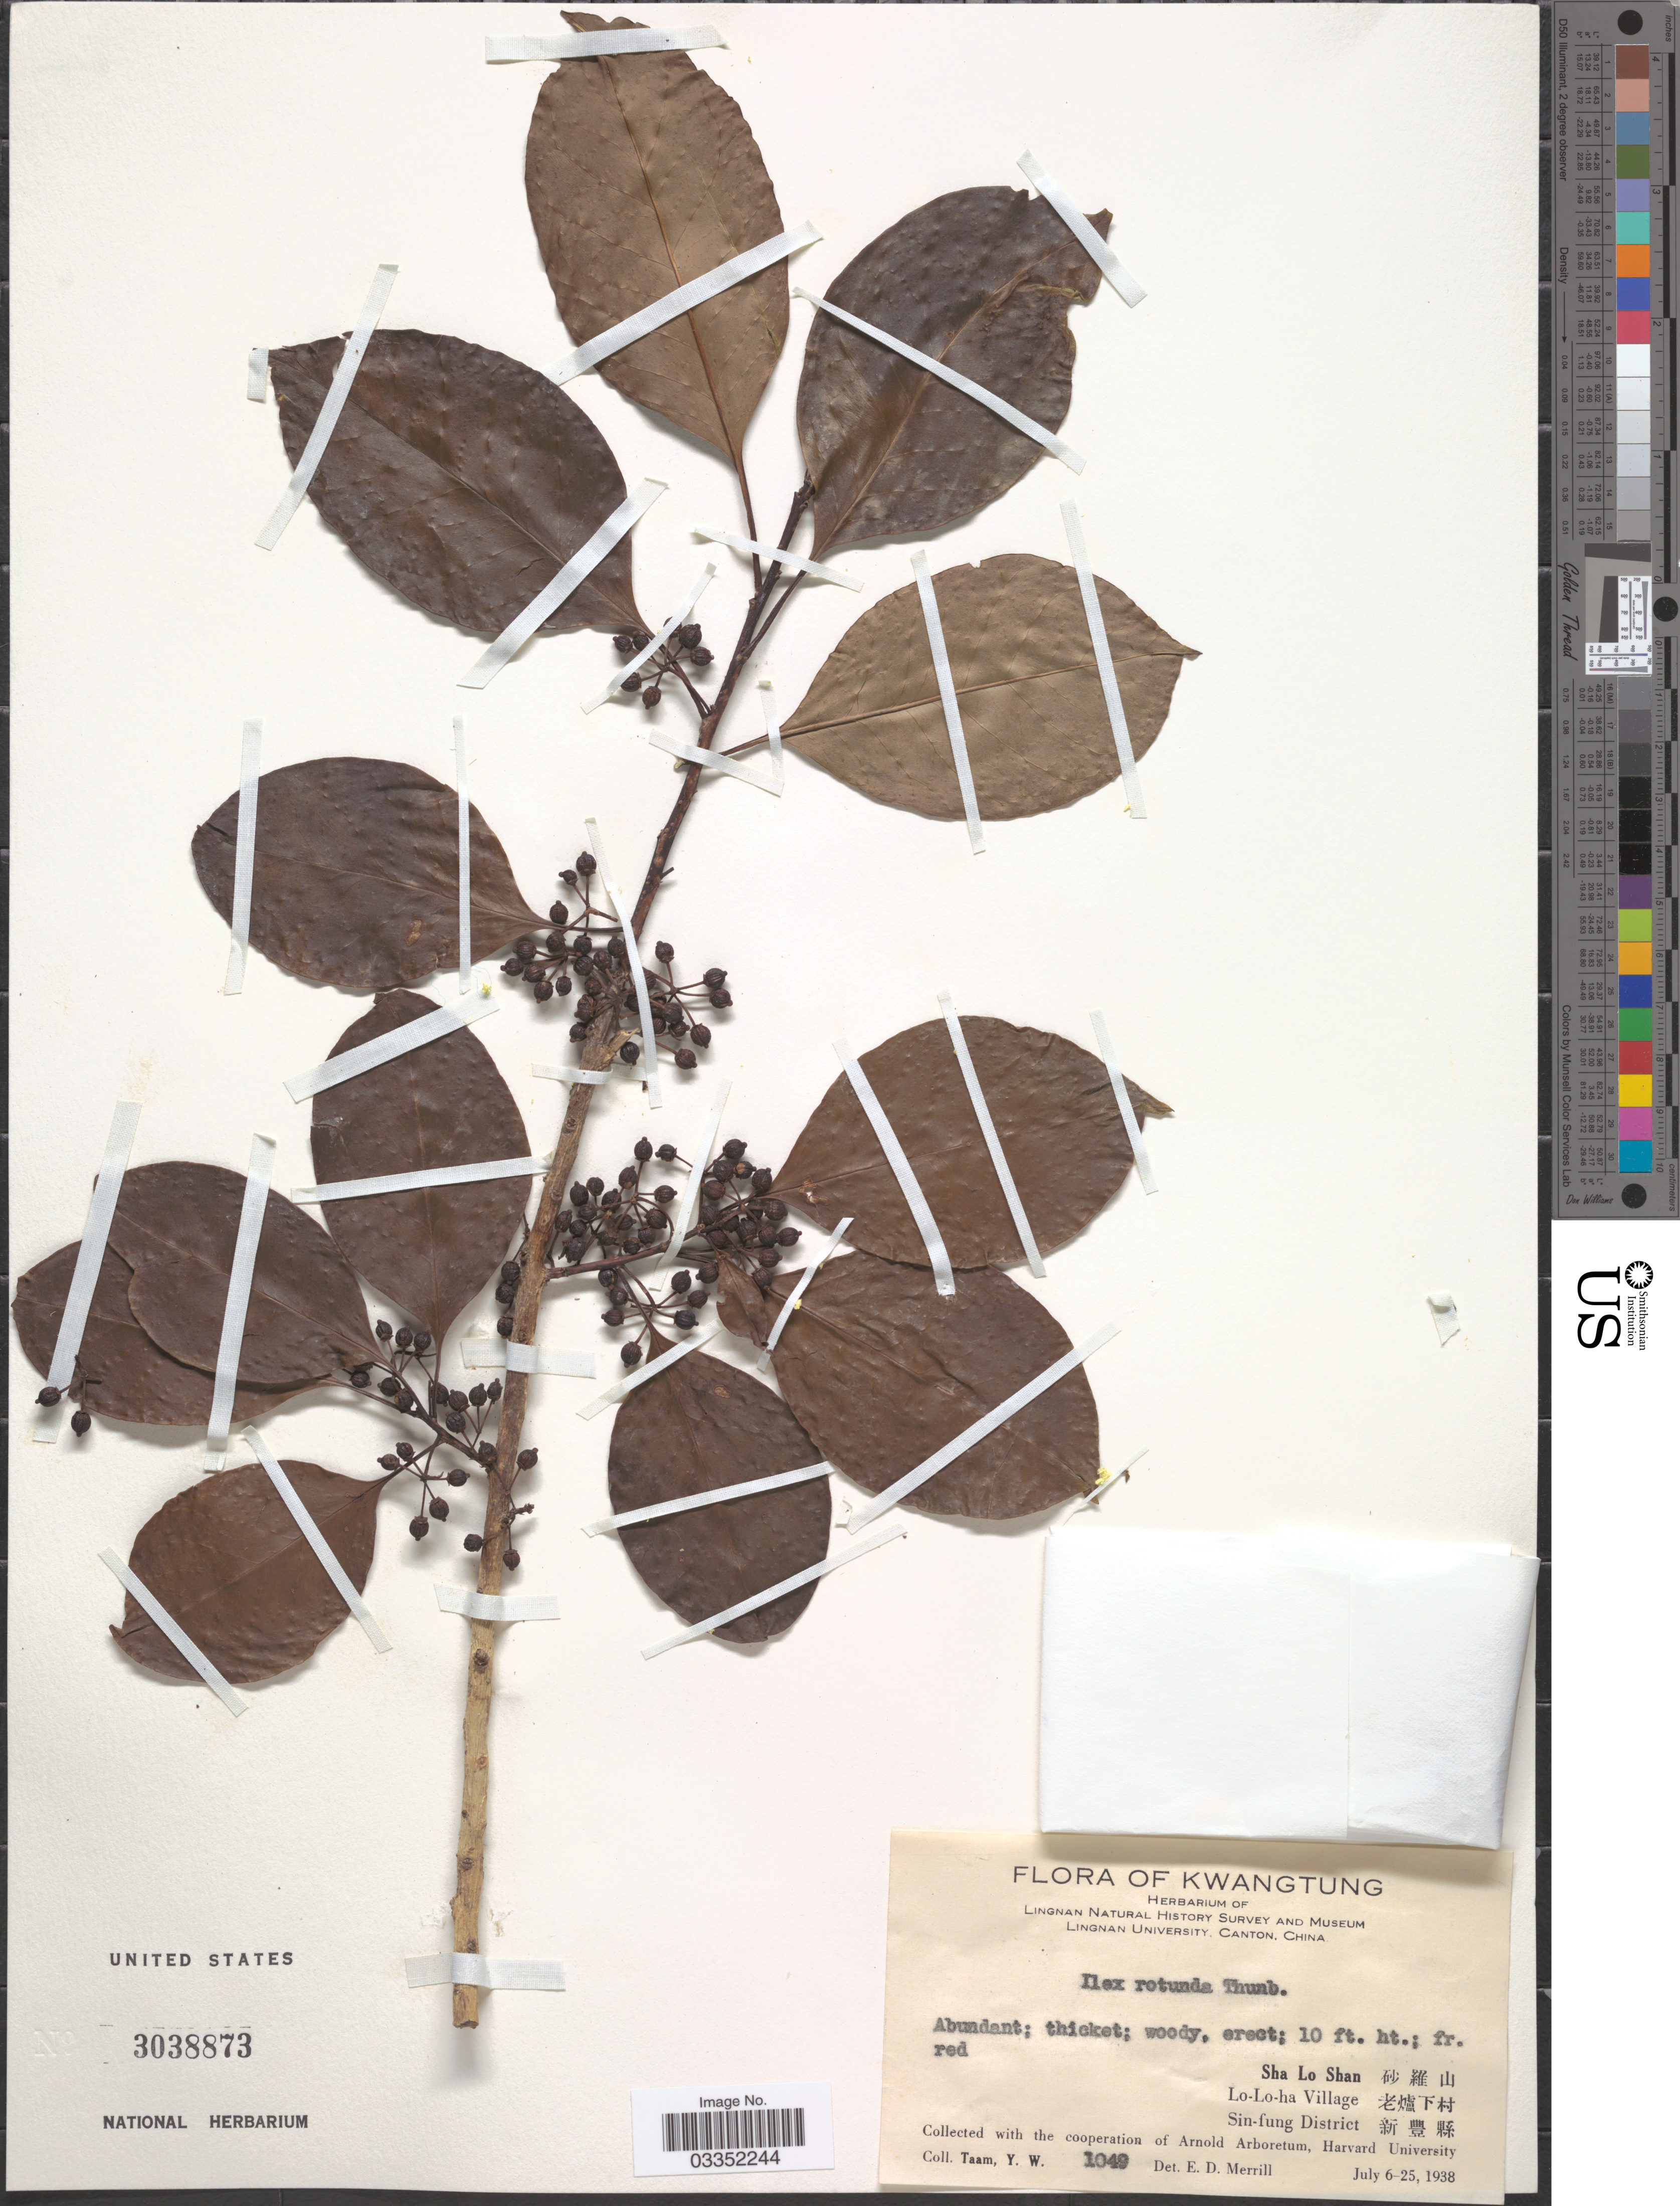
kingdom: Plantae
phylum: Tracheophyta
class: Magnoliopsida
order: Aquifoliales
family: Aquifoliaceae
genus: Ilex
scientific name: Ilex rotunda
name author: Thunb.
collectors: Y. W. Taam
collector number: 1049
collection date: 1938-07-06/1938-07-25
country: China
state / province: Guangdong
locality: Kwangtung, Sha Lo Shan X, Lo-Lo-ha Village X, Sin-fung District X.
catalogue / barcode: US 3038873